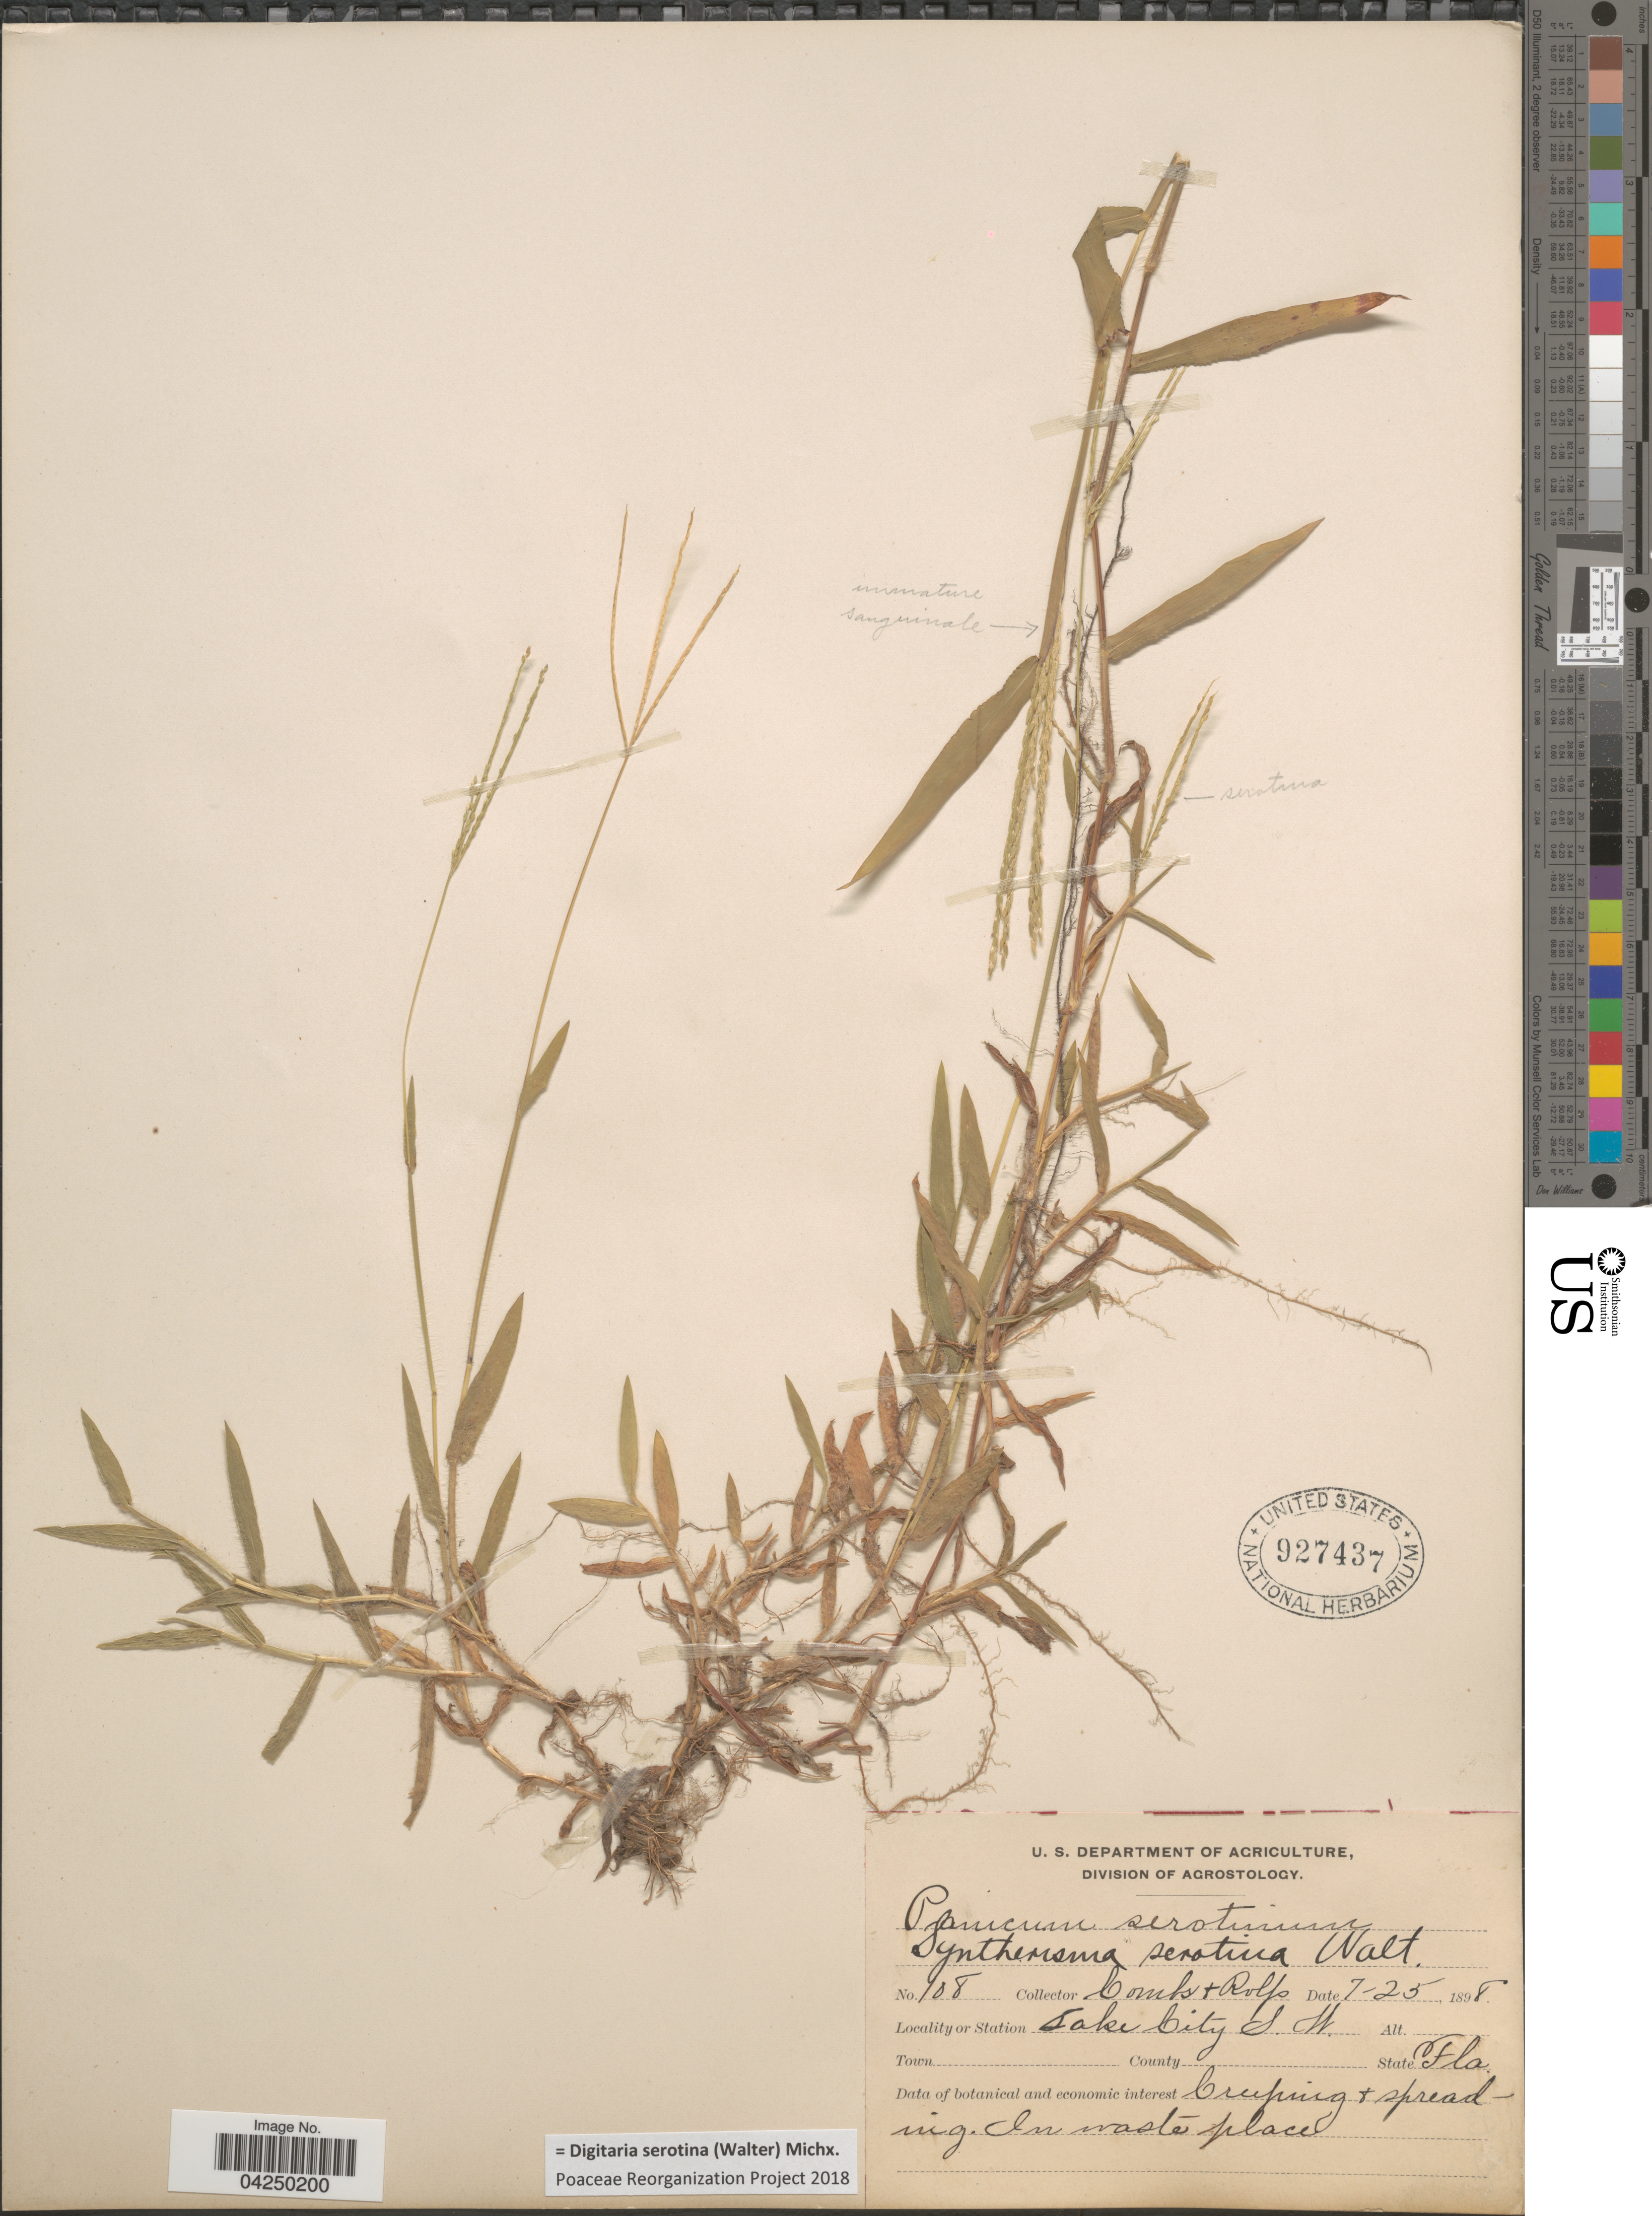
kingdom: Plantae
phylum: Tracheophyta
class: Liliopsida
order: Poales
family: Poaceae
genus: Digitaria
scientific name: Digitaria serotina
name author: (Walter) Michx.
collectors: -. Combs & Rolfs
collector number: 108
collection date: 1898-07-25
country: United States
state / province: Florida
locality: Lake City S. W. Creeping & spreading. In waste place.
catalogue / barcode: US 927437